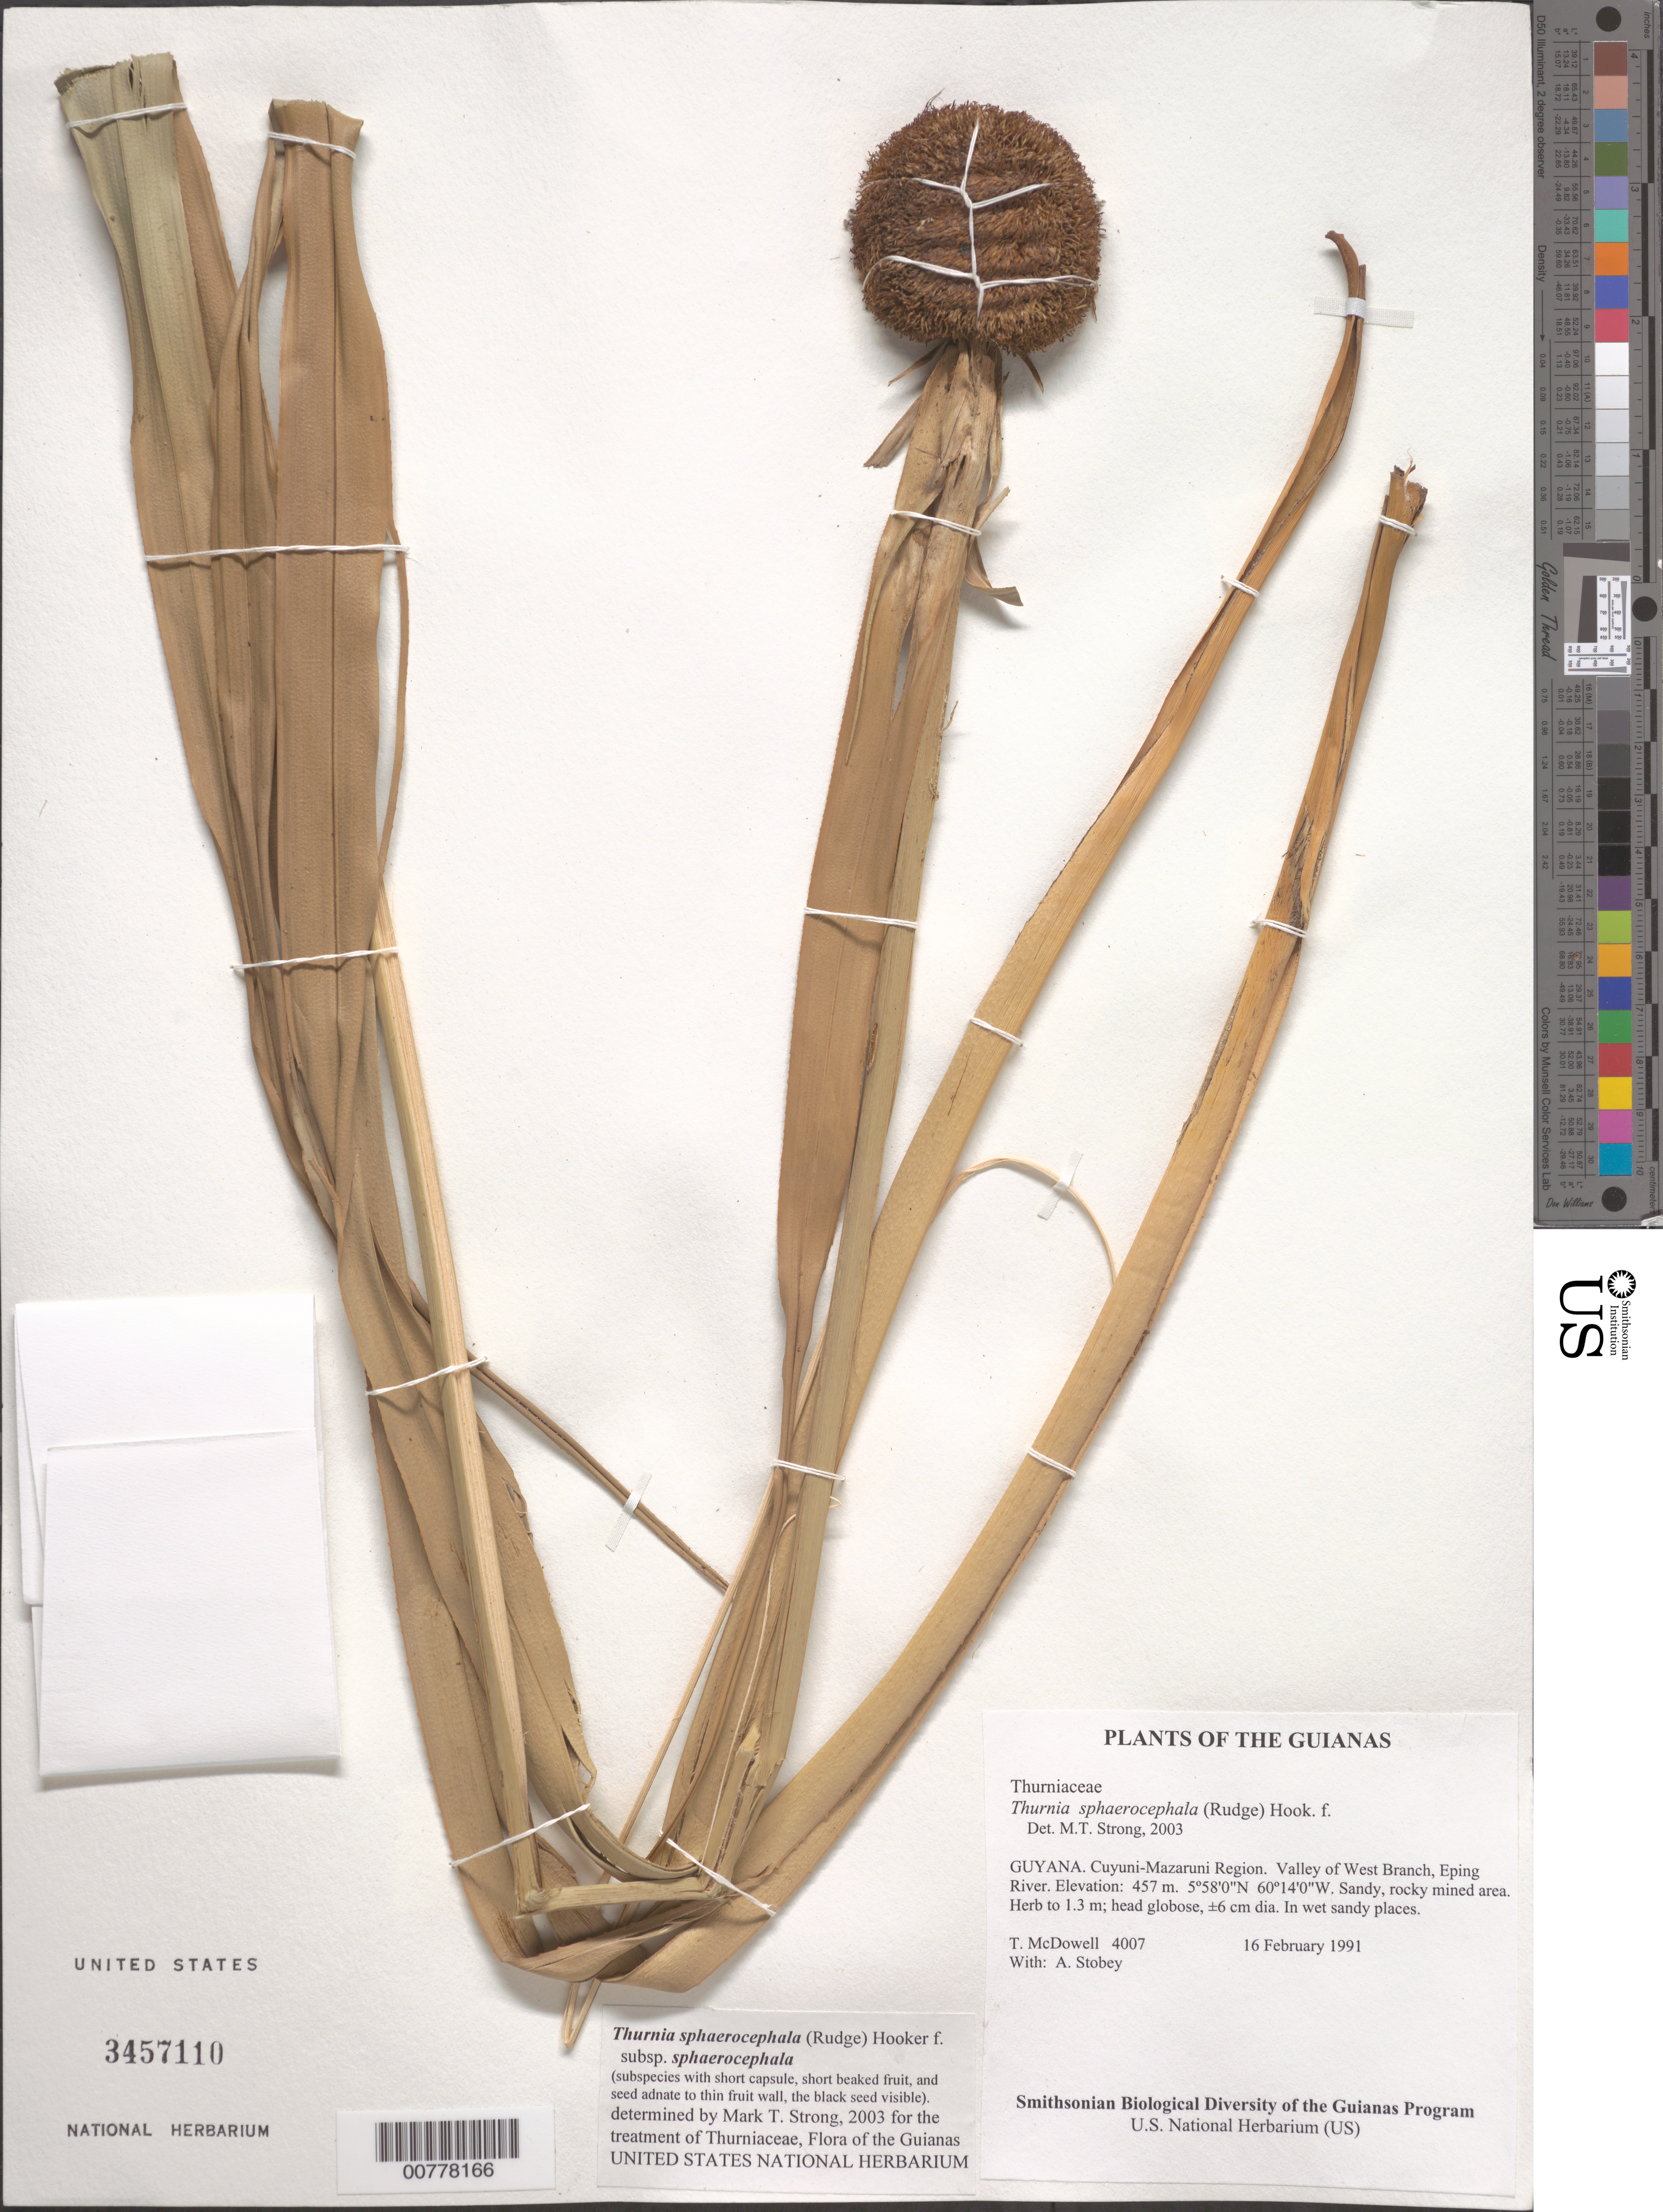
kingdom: Plantae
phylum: Tracheophyta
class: Liliopsida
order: Poales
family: Thurniaceae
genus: Thurnia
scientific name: Thurnia sphaerocephala subsp. sphaerocephala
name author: (Rudge) Hook. f.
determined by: Strong, M. T., (US), Smithsonian Institution - National Museum of Natural History (UNITED STATES)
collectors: T. McDowell & A. Stobey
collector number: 4007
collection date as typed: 16 February 1991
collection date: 1991-02-16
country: Guyana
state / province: Cuyuni-Mazaruni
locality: Valley of West Branch, Eping River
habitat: Sandy, rocky mined area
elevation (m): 457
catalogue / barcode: US 3457110